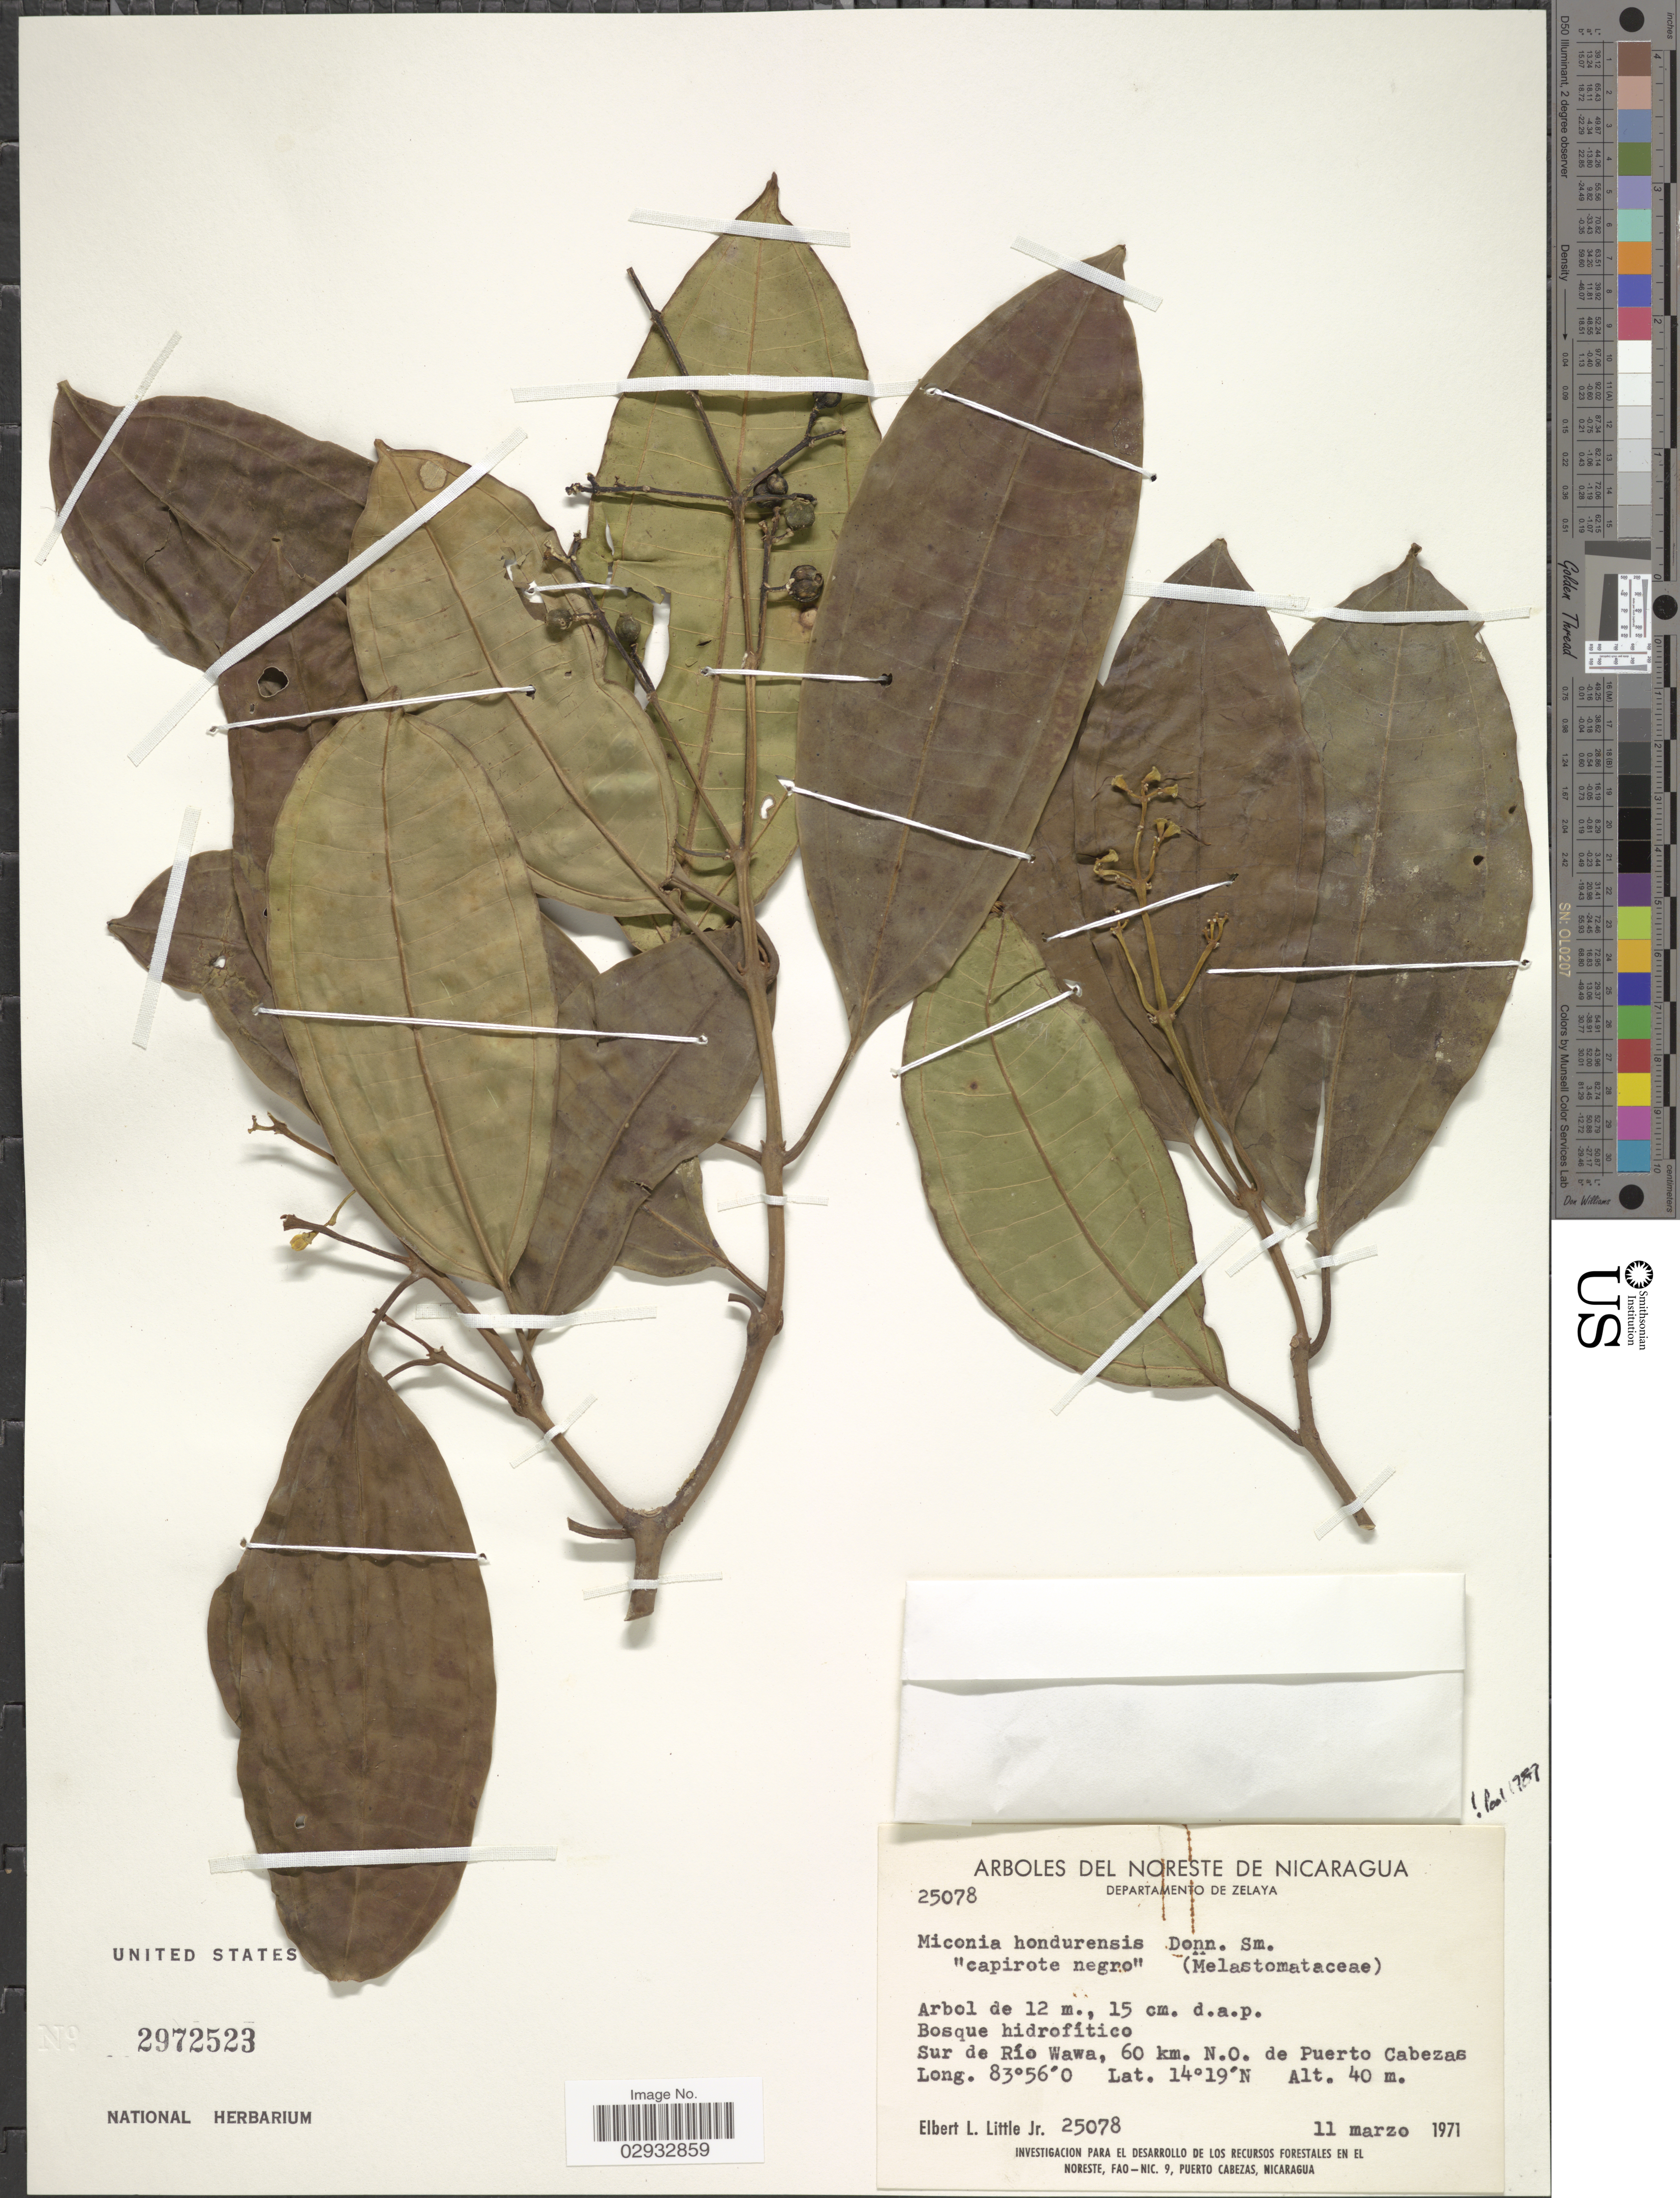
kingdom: Plantae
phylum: Tracheophyta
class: Magnoliopsida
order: Myrtales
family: Melastomataceae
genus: Miconia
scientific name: Miconia hondurensis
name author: Donn. Sm.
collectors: E. L. Little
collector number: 25078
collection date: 1971-03-11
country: Nicaragua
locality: Noreste de Nicaragua. Departamento de Zelaya. Sur de Río Wawa, 60 km. N.O. de Puerto Cabezas.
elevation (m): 40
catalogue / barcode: US 2972523